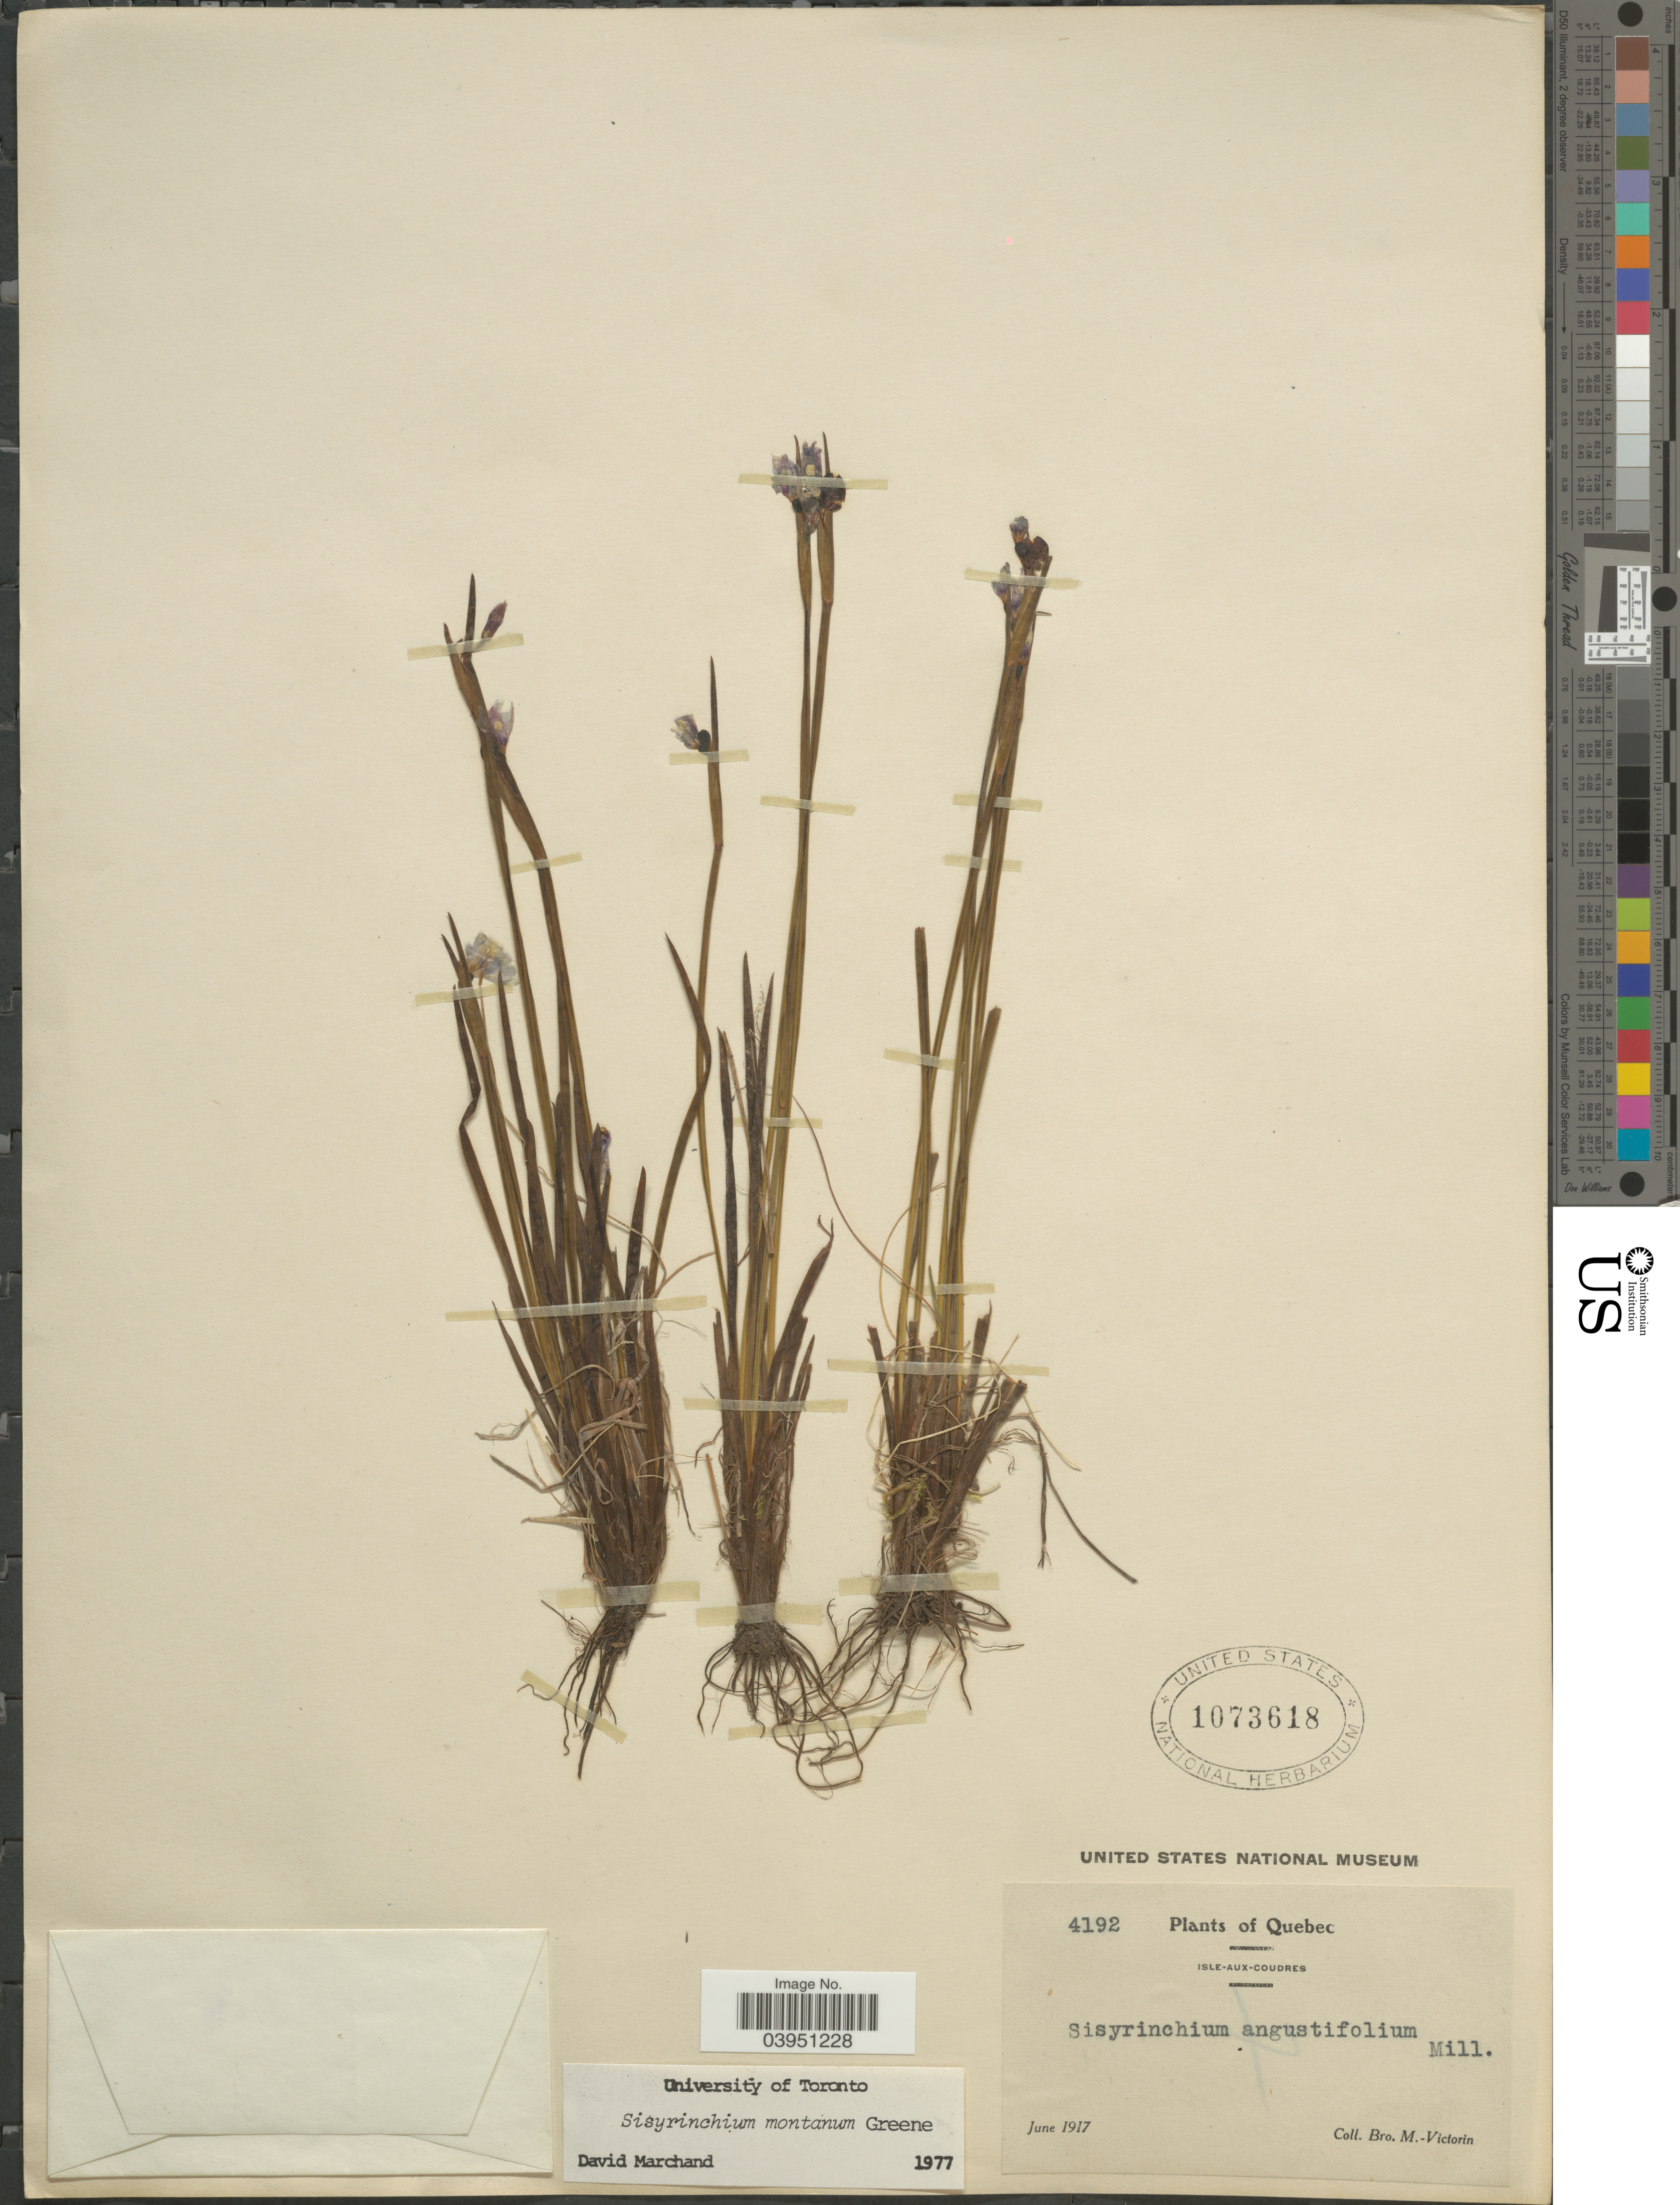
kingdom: Plantae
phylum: Tracheophyta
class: Liliopsida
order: Asparagales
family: Iridaceae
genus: Sisyrinchium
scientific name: Sisyrinchium montanum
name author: Greene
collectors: Fr. Marie-Victorin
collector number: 4192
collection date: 1917-06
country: Canada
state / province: Quebec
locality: Isle-Aux-Coudres.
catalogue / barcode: US 1073618